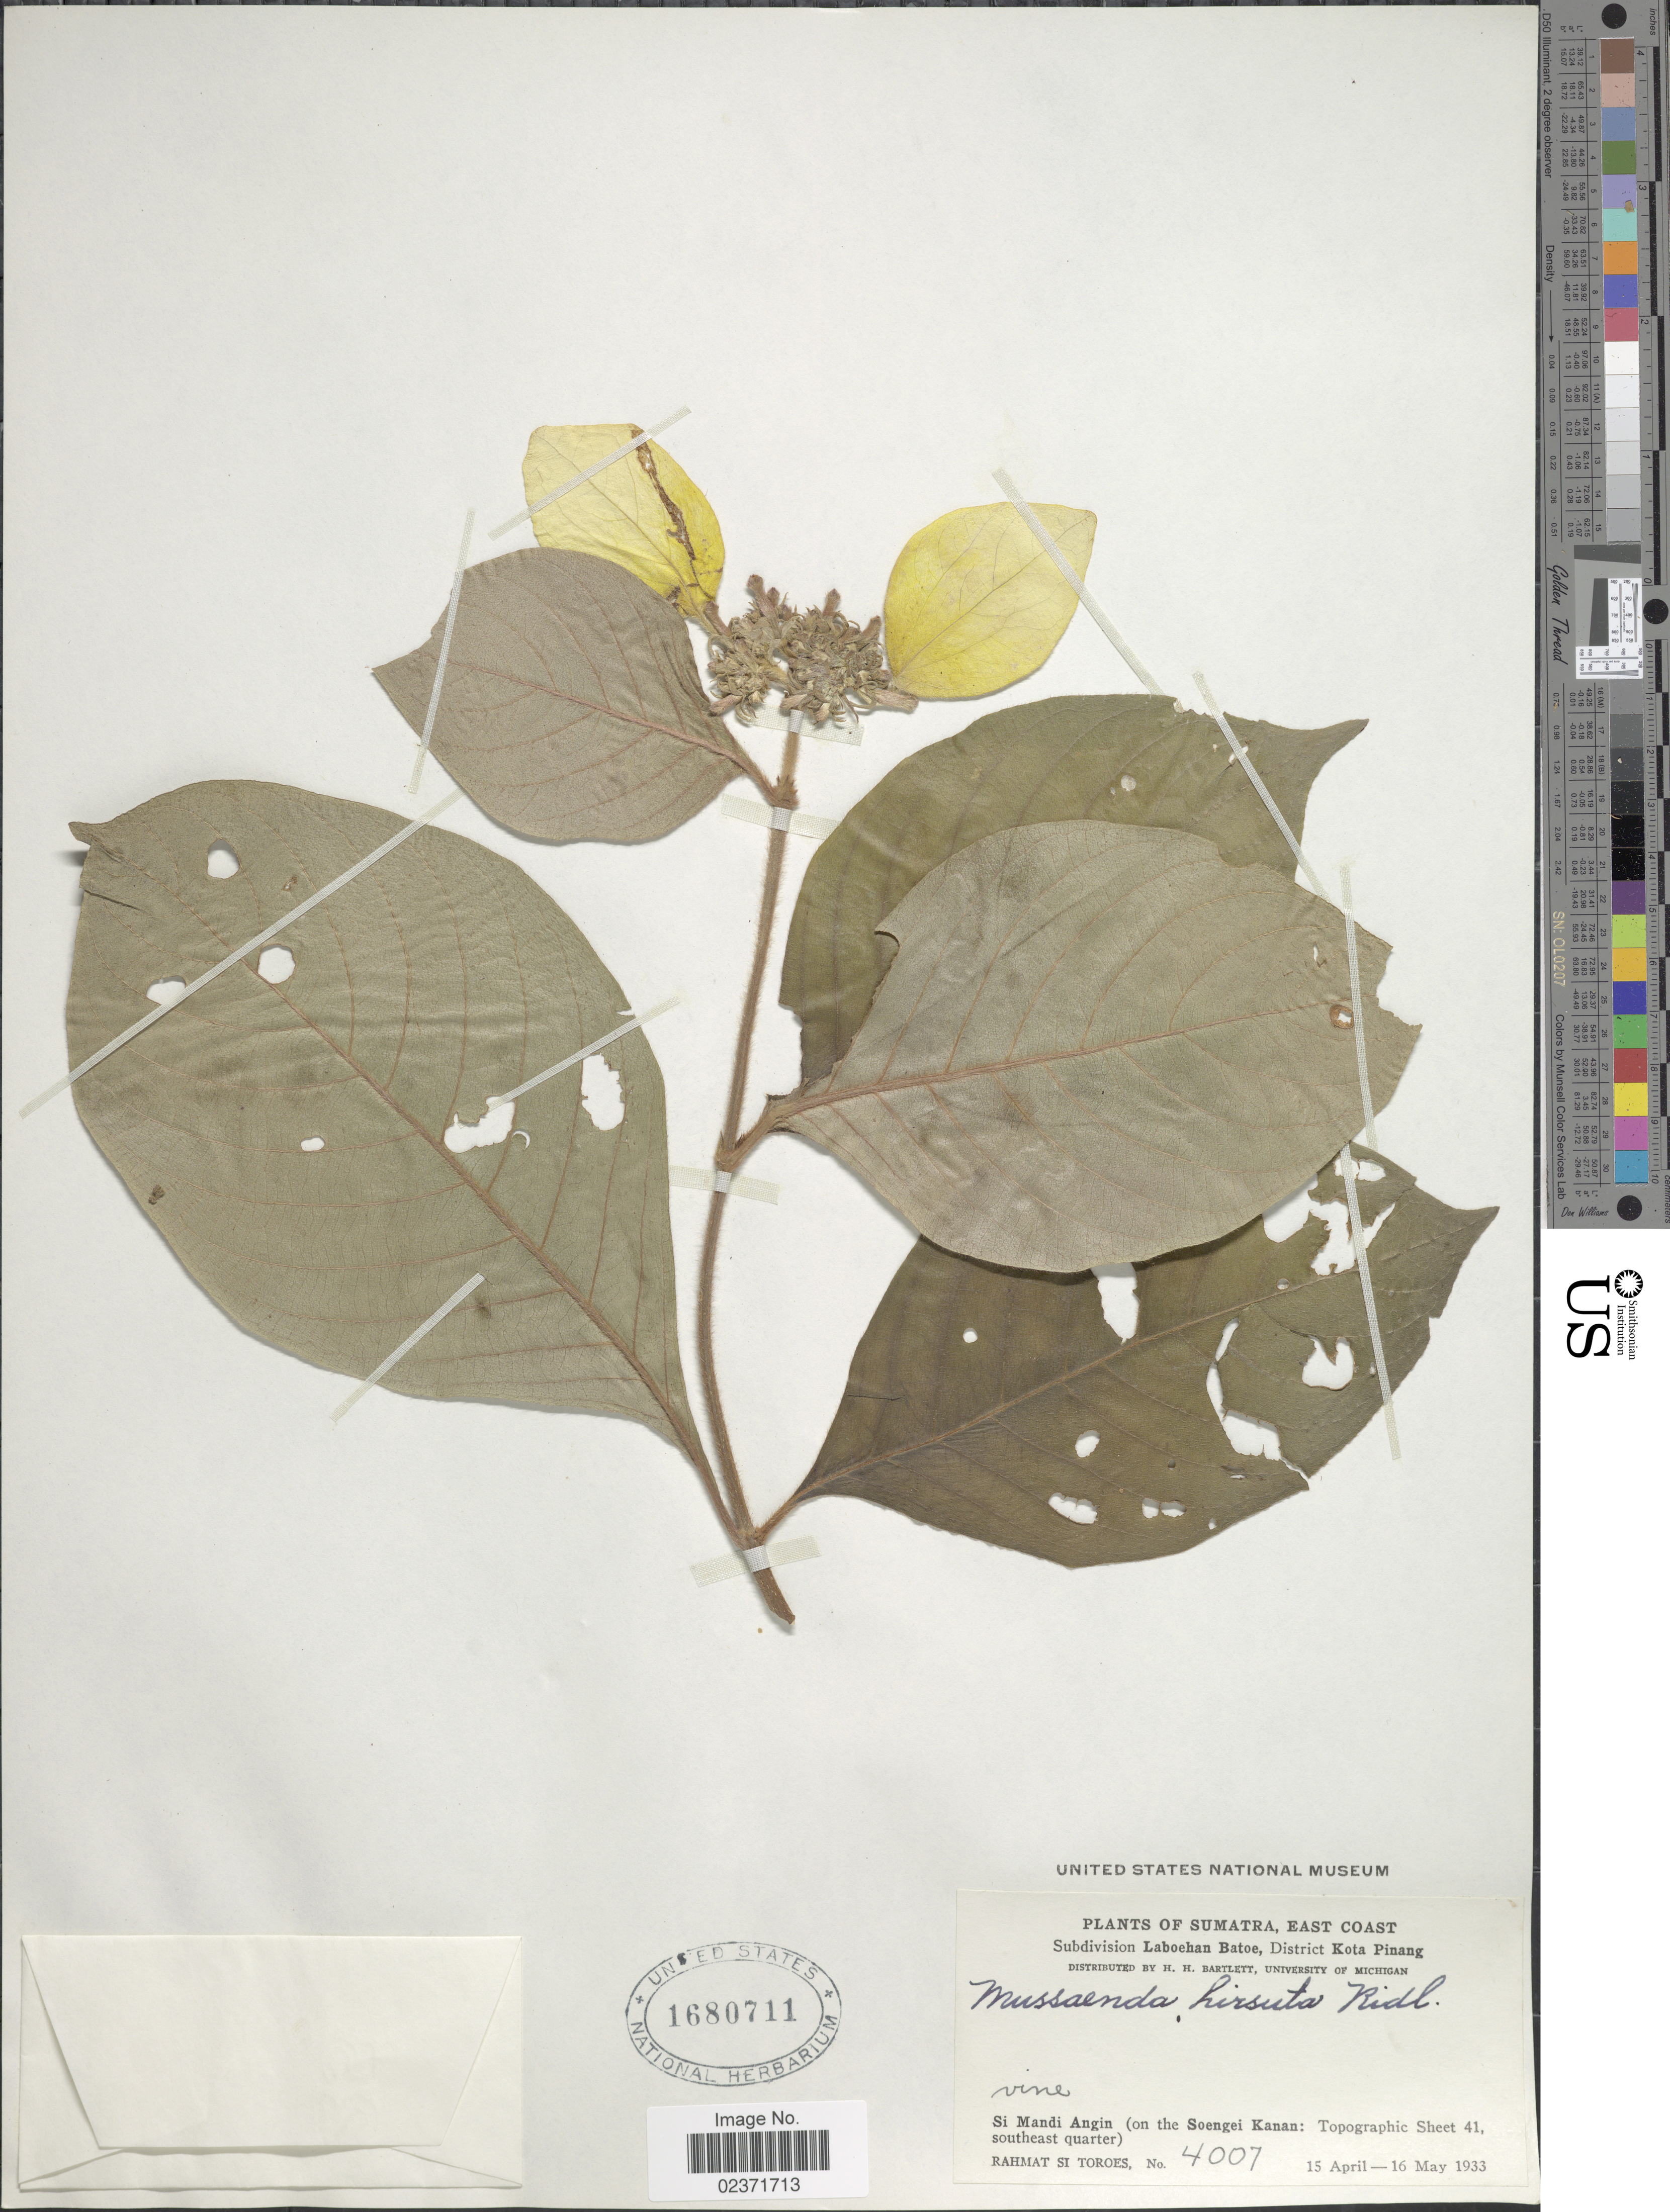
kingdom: Plantae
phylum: Tracheophyta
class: Magnoliopsida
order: Gentianales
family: Rubiaceae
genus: Mussaenda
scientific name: Mussaenda hirsuta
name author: Ridl.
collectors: Rahmat Si Boeea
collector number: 4007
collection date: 1933-04-15/1933-05-16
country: Indonesia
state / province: Sumatra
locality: East Coast. Subdivision Laboehan Batoe, District Kota Pinang. Si Mandi Angin (on the Soengei Kanan: Topographic Sheet 41, southeast quarter)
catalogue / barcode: US 1680711